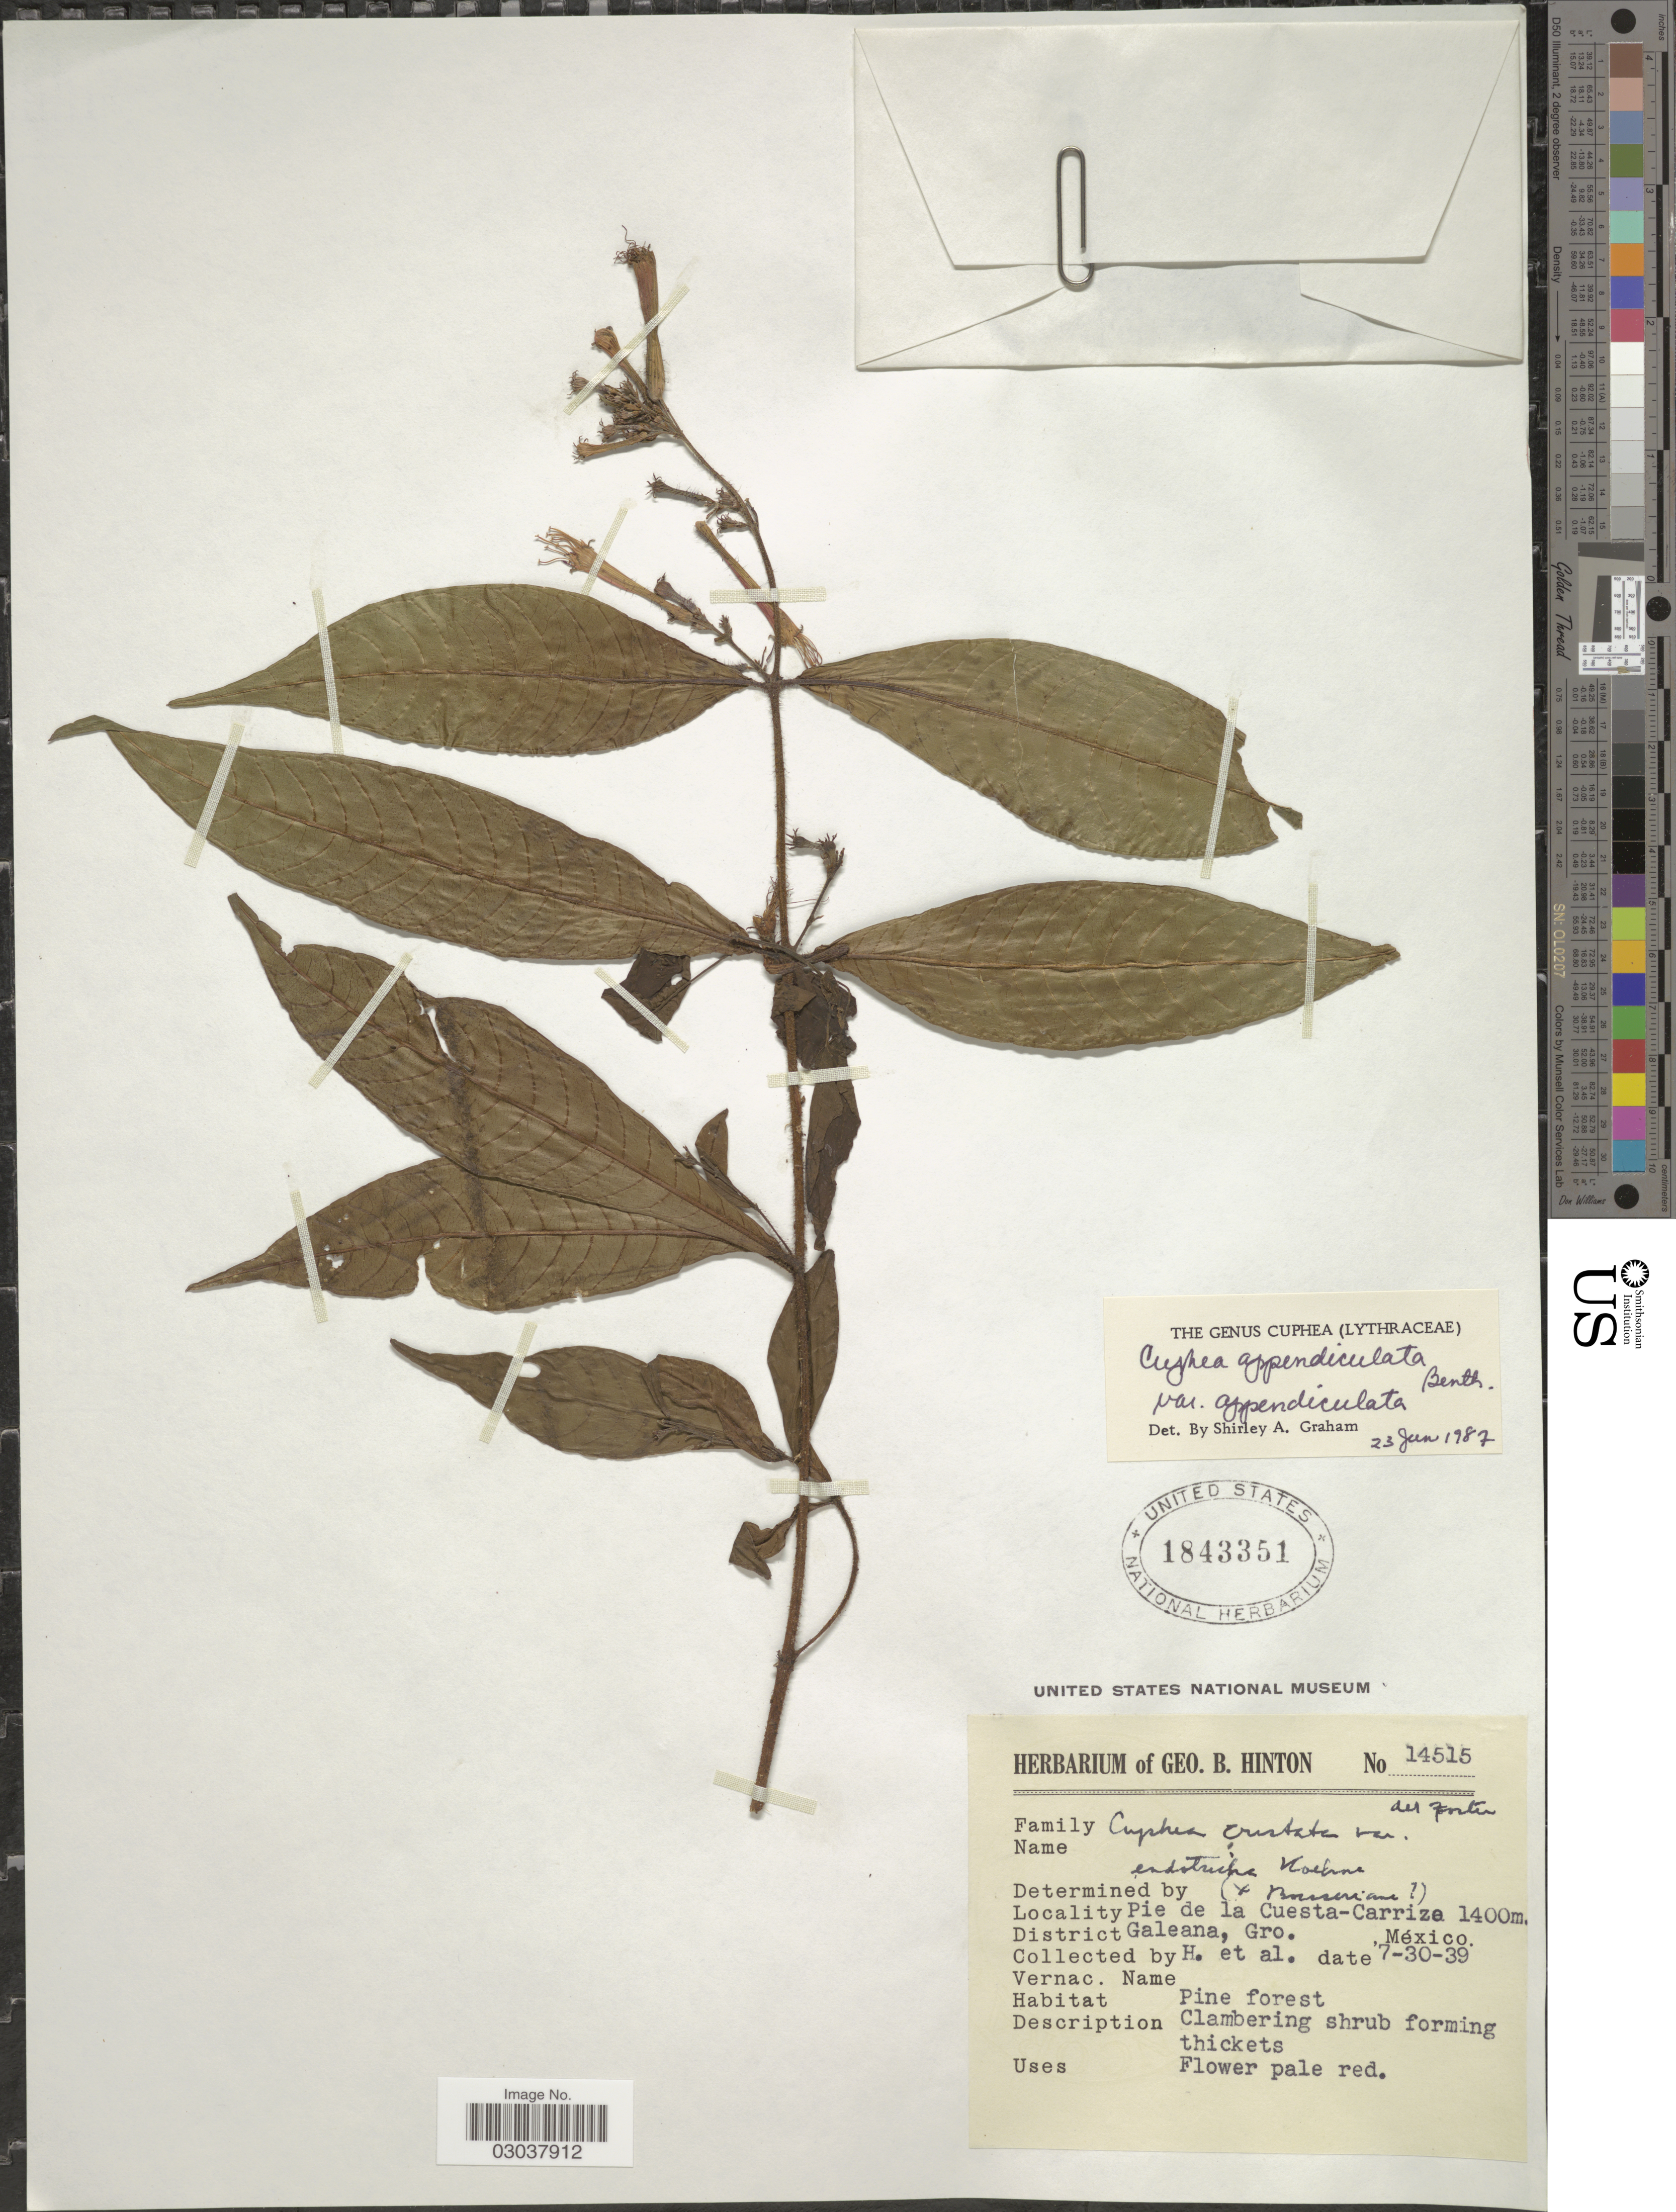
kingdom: Plantae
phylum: Tracheophyta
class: Magnoliopsida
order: Myrtales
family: Lythraceae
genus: Cuphea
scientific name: Cuphea appendiculata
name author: Benth.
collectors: G. B. Hinton & et al.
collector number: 14515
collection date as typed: Transcribed d/m/y: 30/7/39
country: Mexico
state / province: Guerrero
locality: Pie de la Cuesta-Carriza. District Galeana, Gro.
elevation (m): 1400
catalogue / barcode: US 1843351